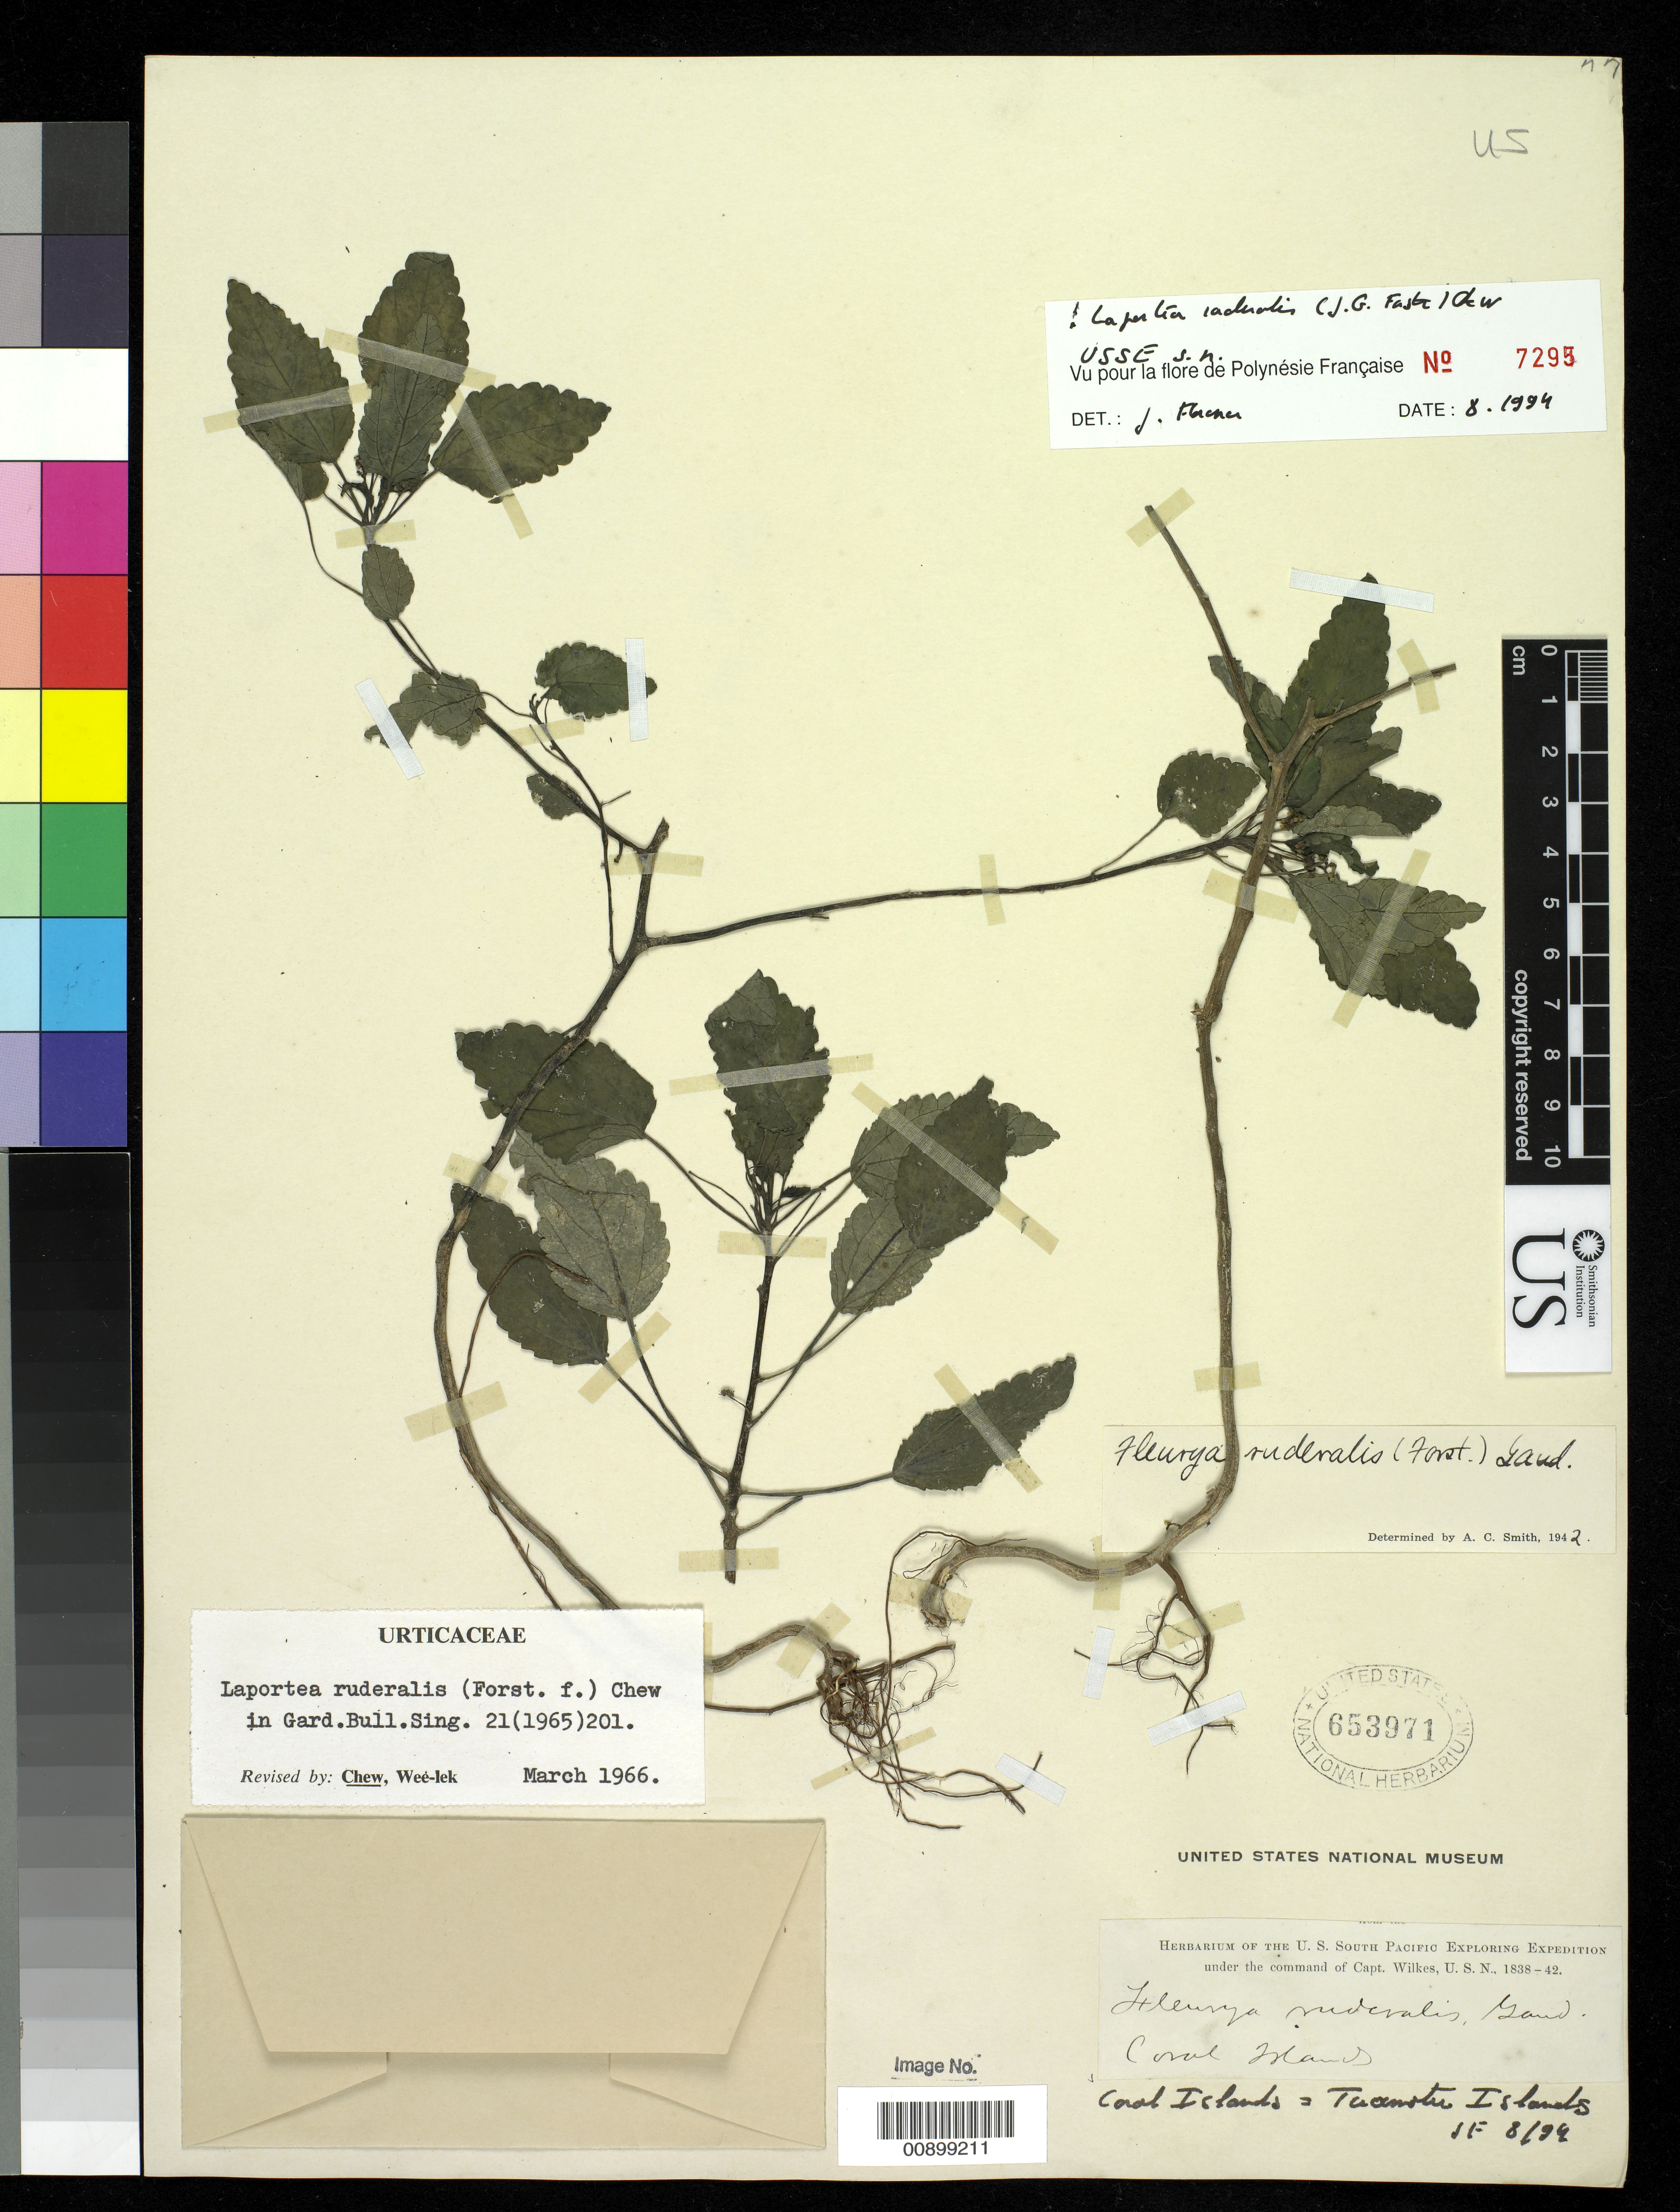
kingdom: Plantae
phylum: Tracheophyta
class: Magnoliopsida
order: Rosales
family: Urticaceae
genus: Laportea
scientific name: Laportea ruderalis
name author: (G. Forst.) Chew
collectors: Wilkes Explor. Exped.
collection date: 1838/1842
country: French Polynesia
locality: Coral Islands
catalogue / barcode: US 653971